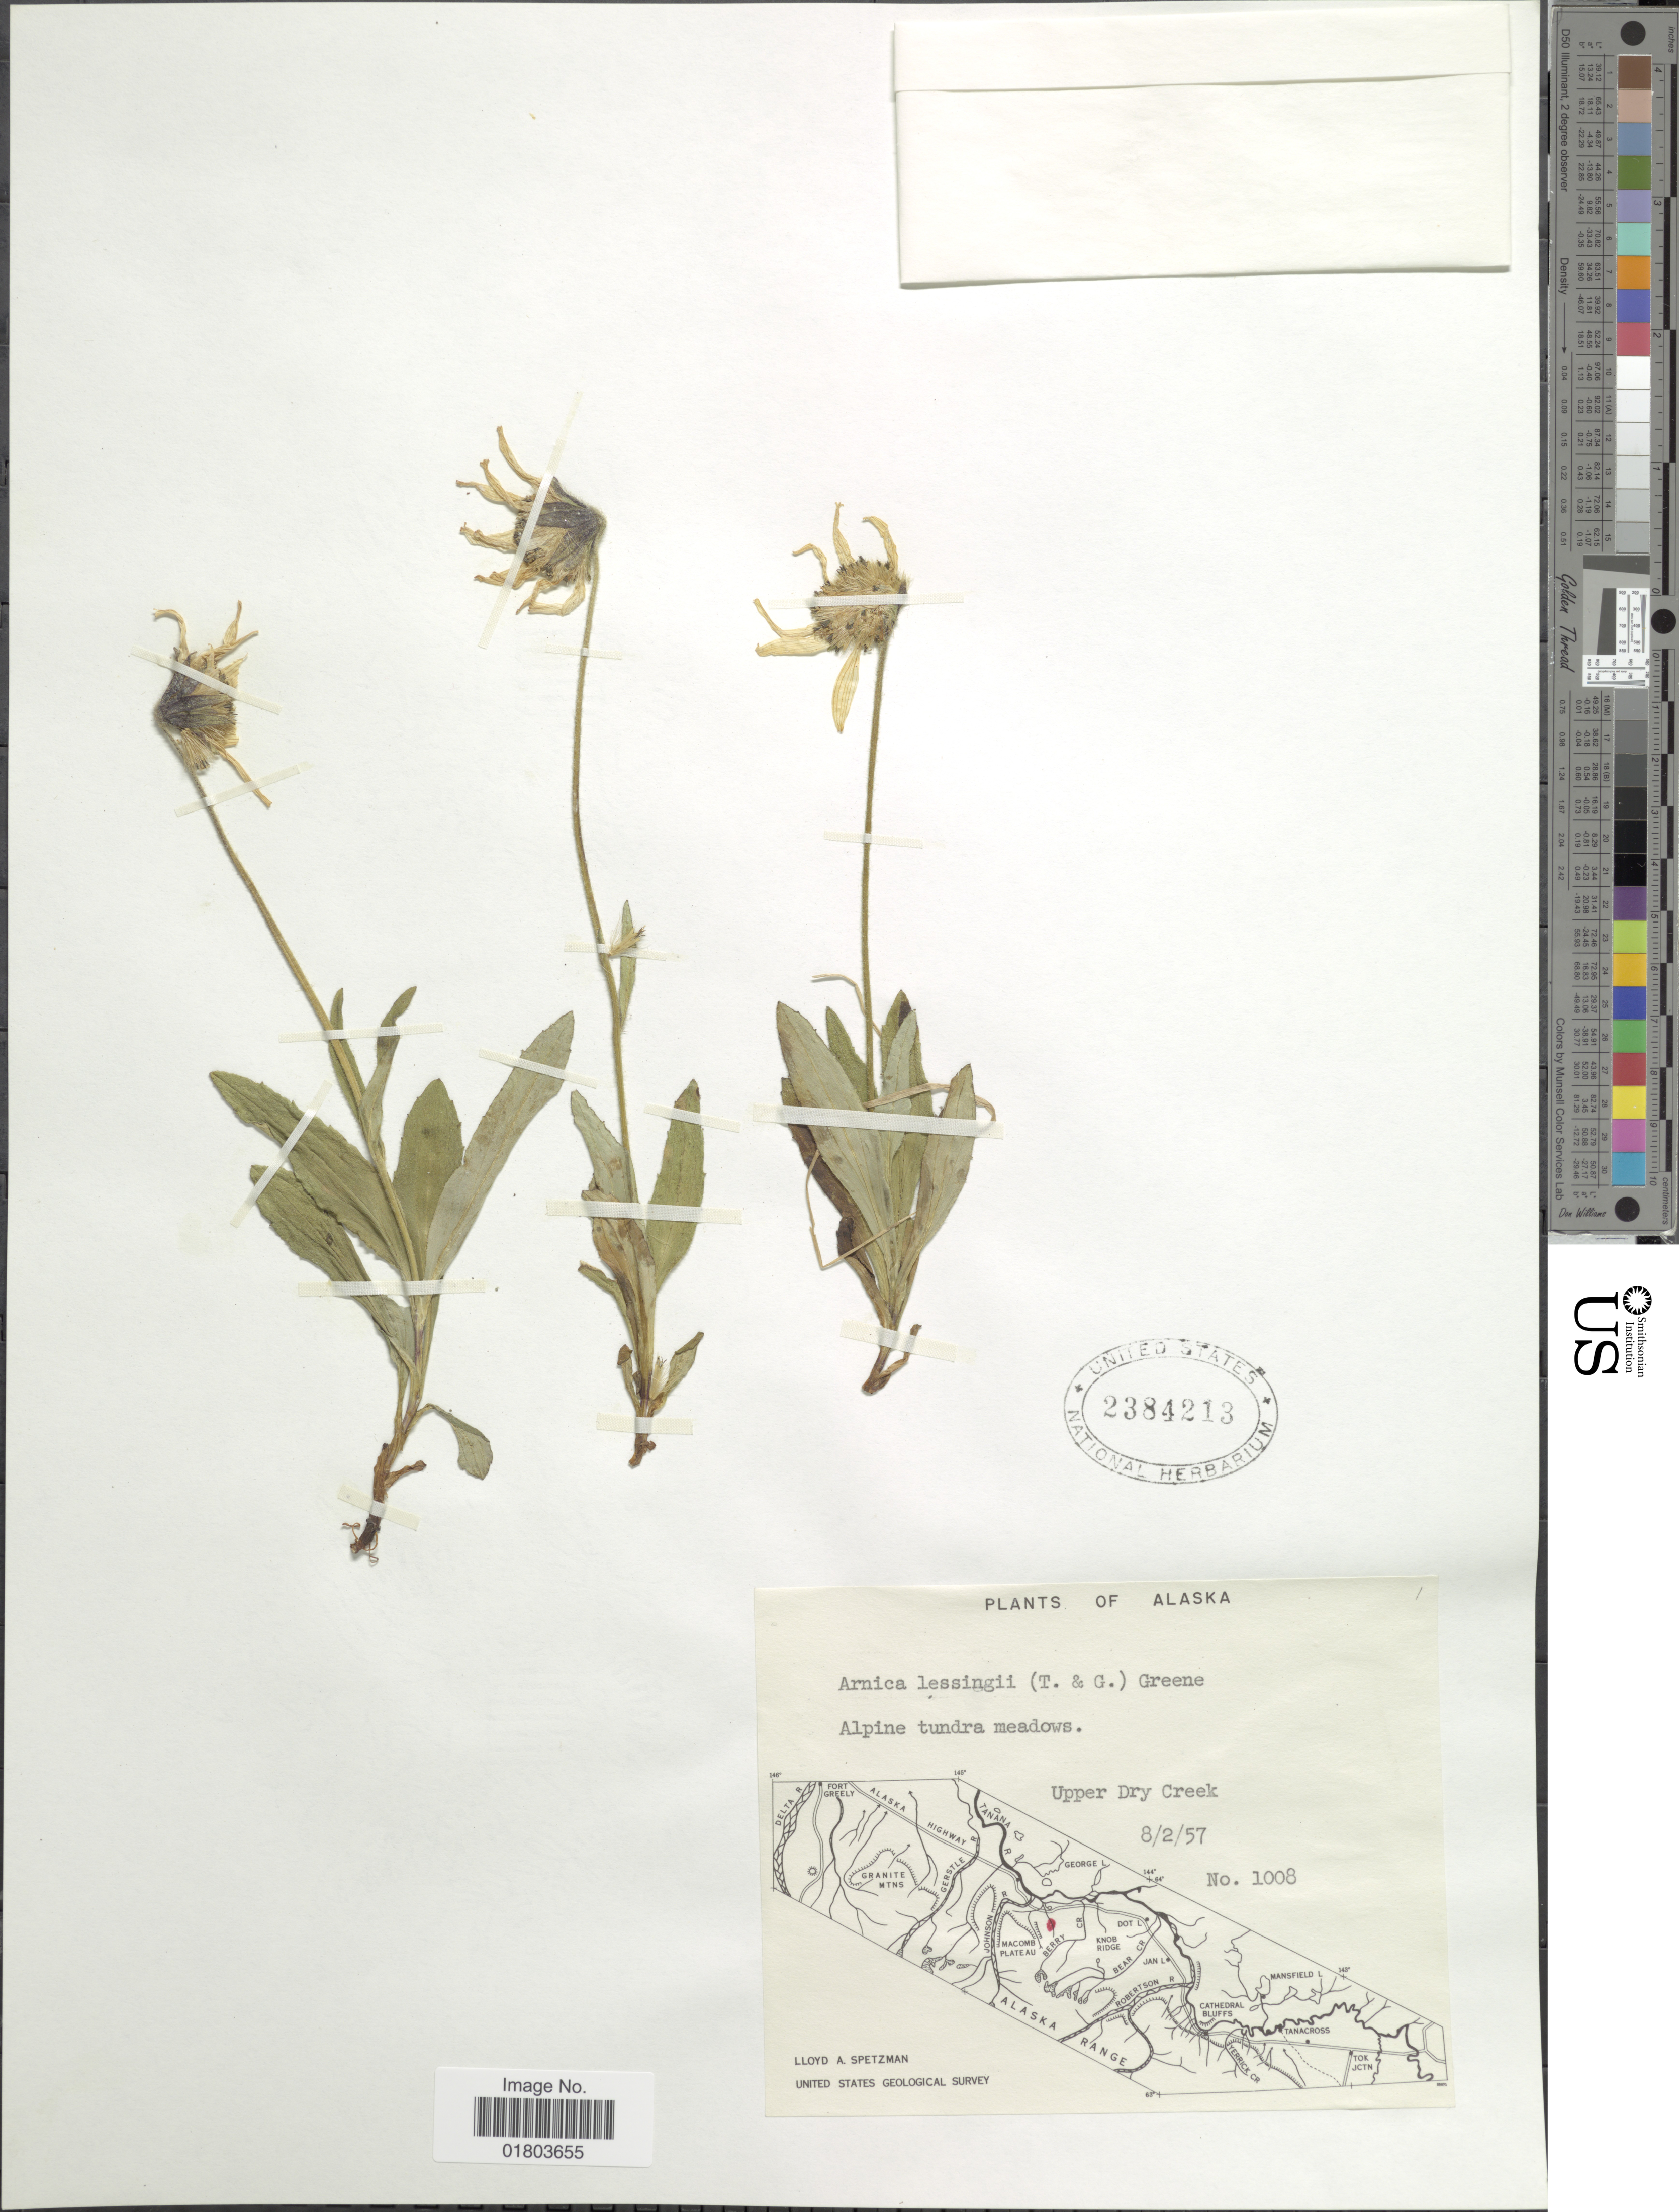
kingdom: Plantae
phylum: Tracheophyta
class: Magnoliopsida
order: Asterales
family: Asteraceae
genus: Arnica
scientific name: Arnica lessingii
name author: (Torr. & A. Gray) Greene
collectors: L. Spetzman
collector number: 1008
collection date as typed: Transcribed d/m/y: 2/8/57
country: United States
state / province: Alaska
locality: Alpine tundra meadows, Upper Dry Creek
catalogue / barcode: US 2384213